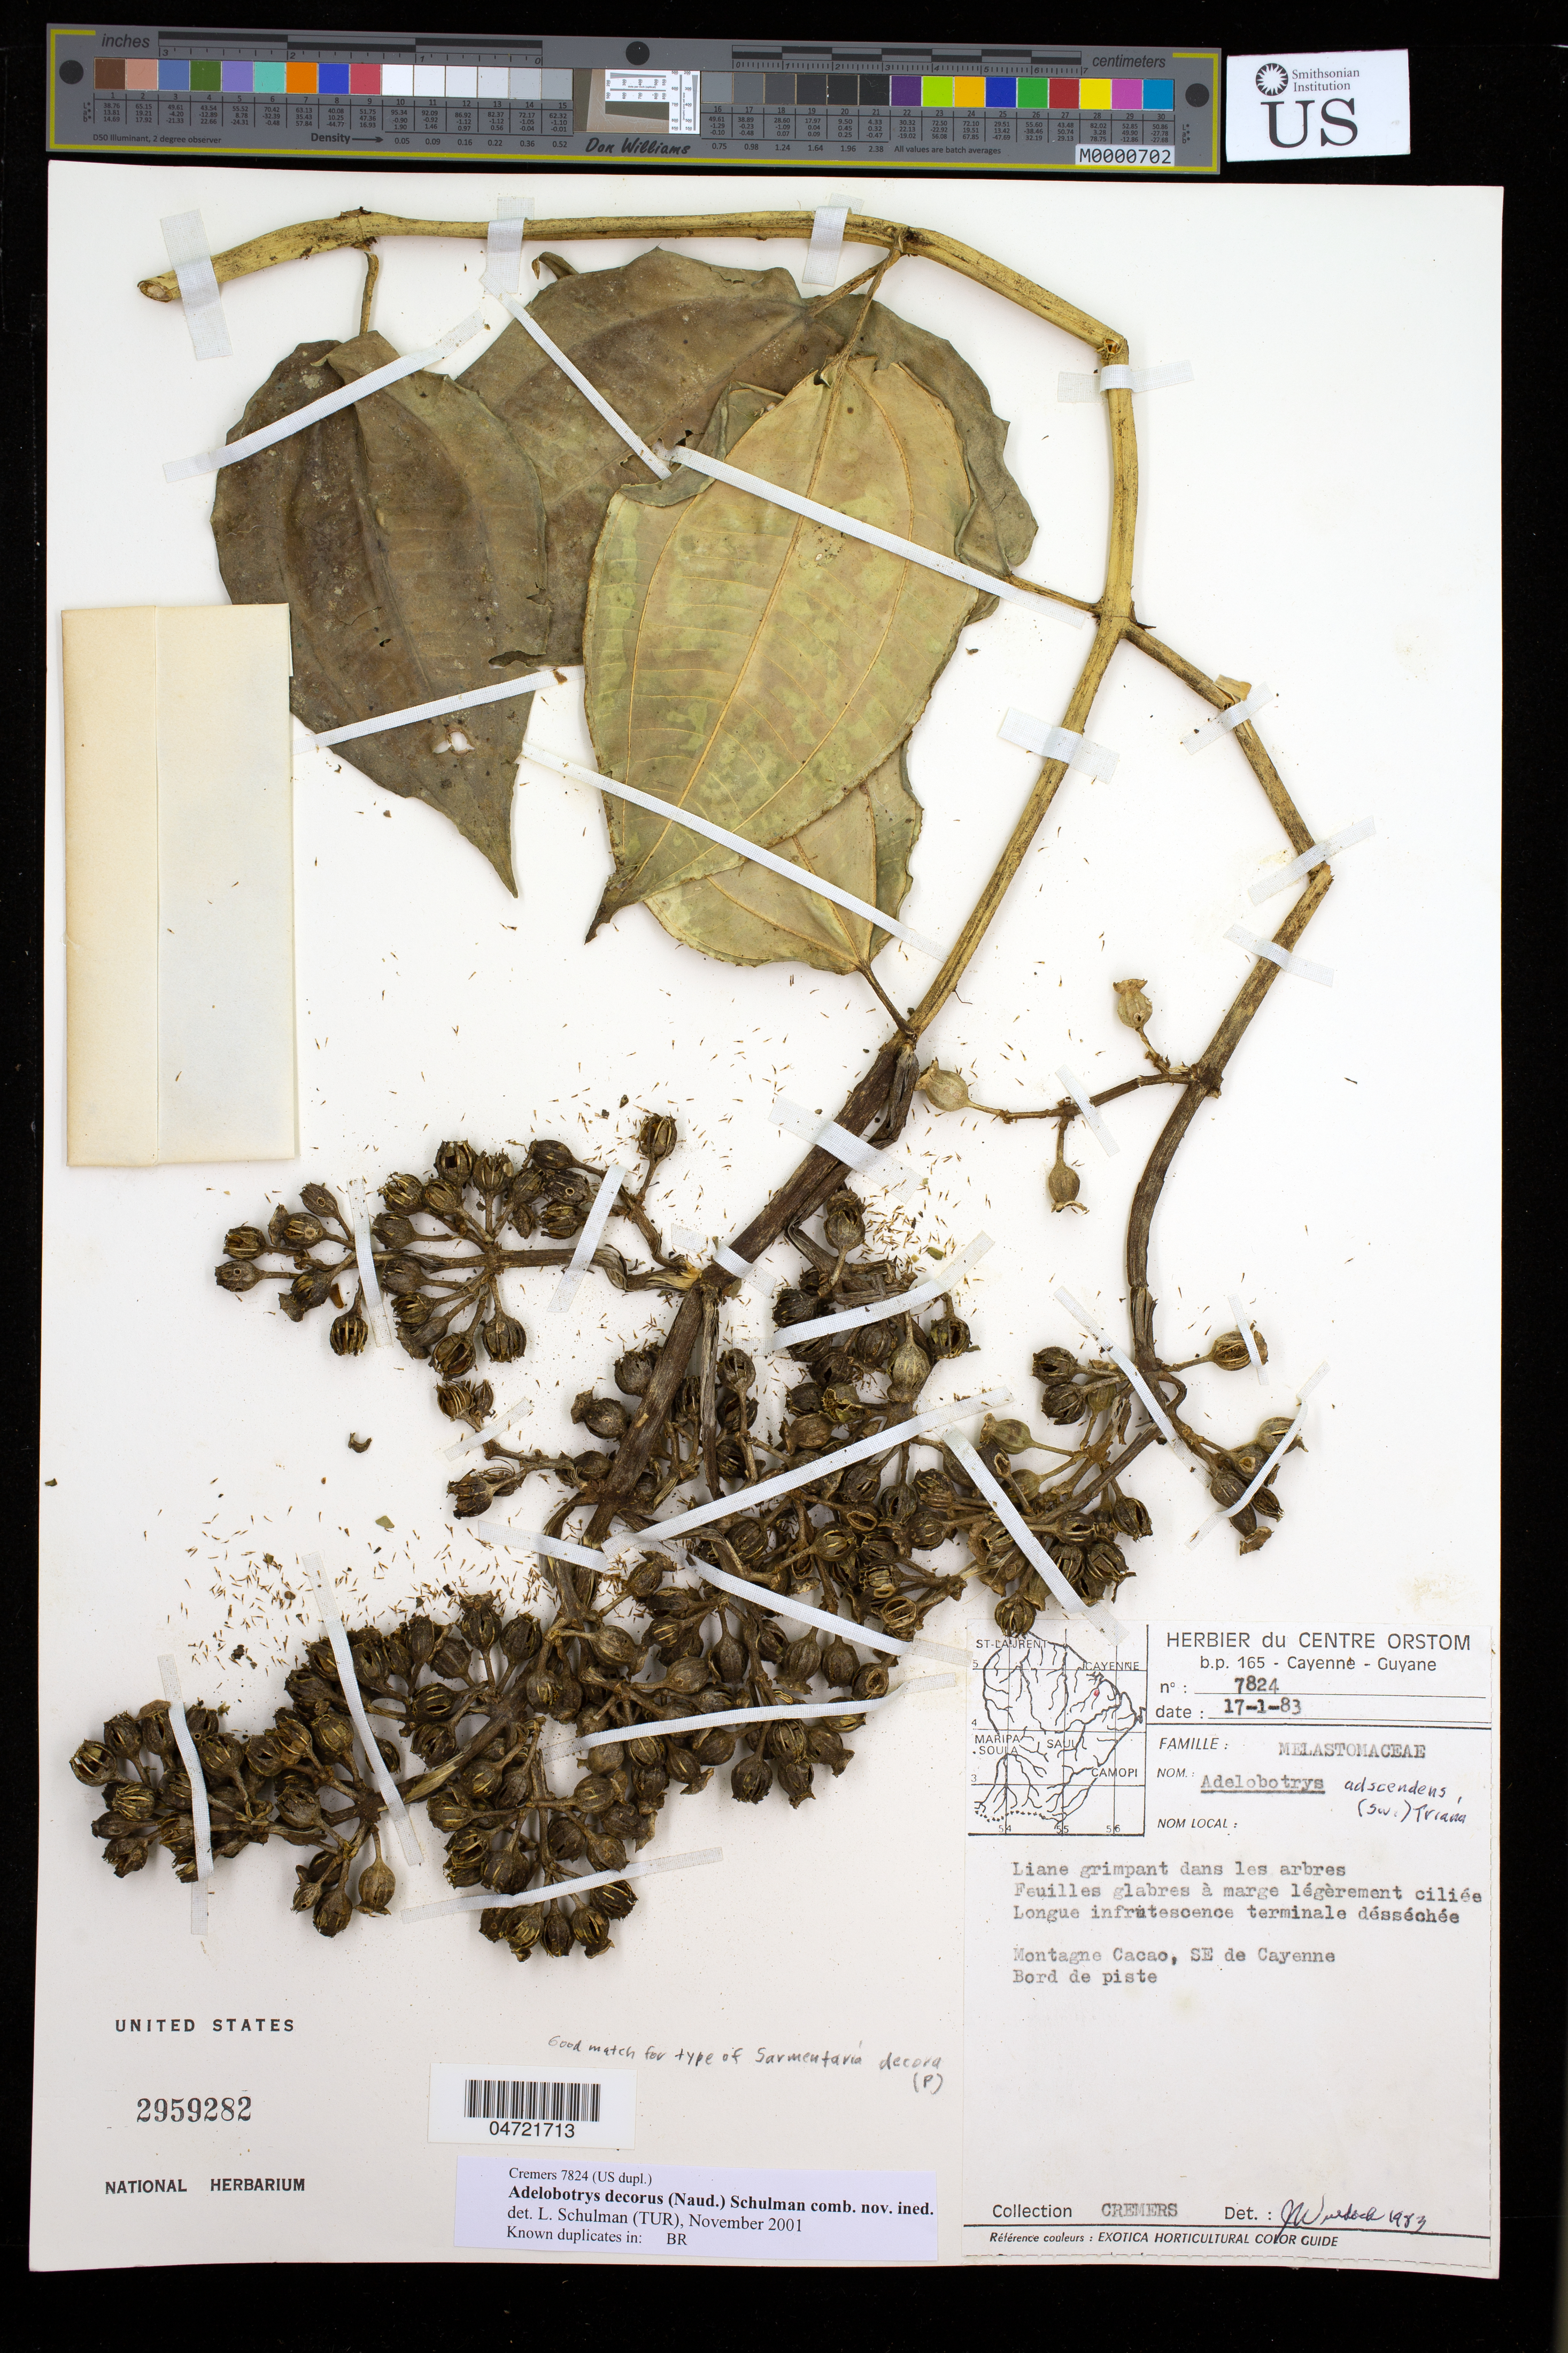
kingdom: Plantae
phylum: Tracheophyta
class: Magnoliopsida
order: Myrtales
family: Melastomataceae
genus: Adelobotrys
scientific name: Adelobotrys sp. nov.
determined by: Schulman, Leif, (TUR), University of Turku (FINLAND)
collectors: G. Cremers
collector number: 7824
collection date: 1983-01-17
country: French Guiana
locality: Montagne cacao, SE de Cayenne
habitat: Bord de piste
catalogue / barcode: US 2959282